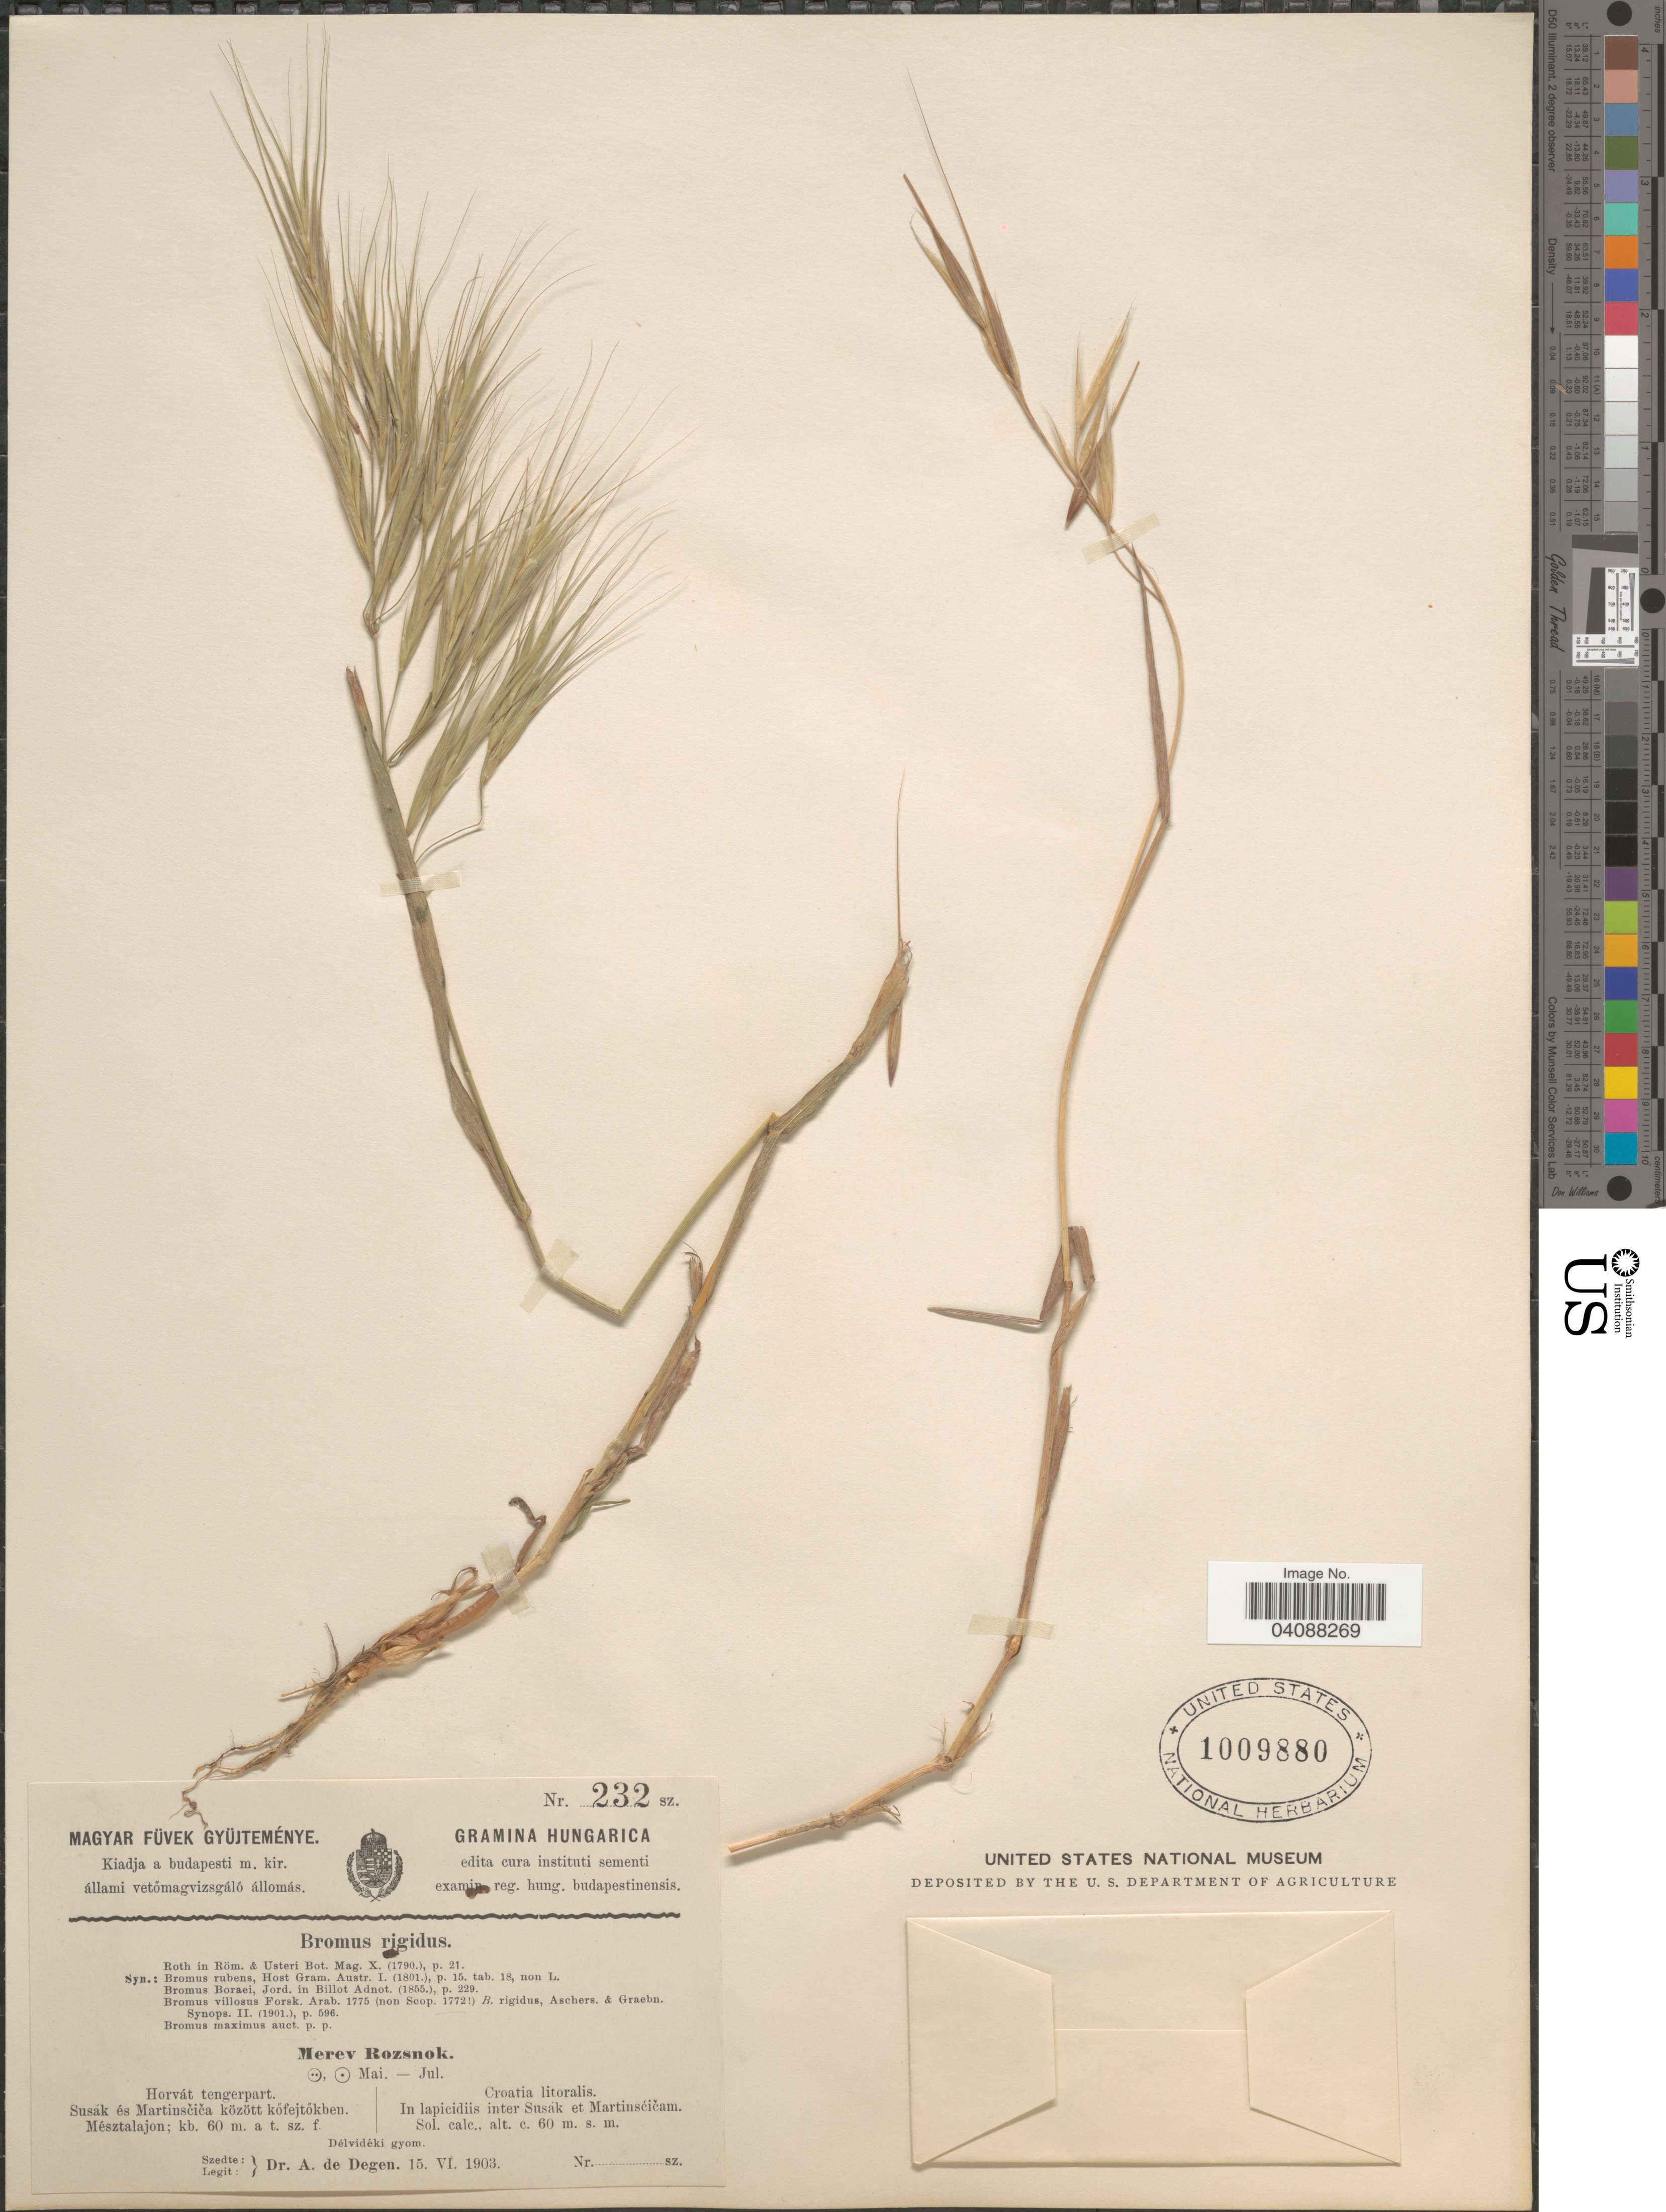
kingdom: Plantae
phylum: Tracheophyta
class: Liliopsida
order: Poales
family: Poaceae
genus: Bromus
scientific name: Bromus rigidus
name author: Roth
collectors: A. Degen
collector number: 232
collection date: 1903-06-15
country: Croatia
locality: Croatia litoralis. In lapicidiis inter Susák et Martinsćičam.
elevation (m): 60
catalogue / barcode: US 1009880